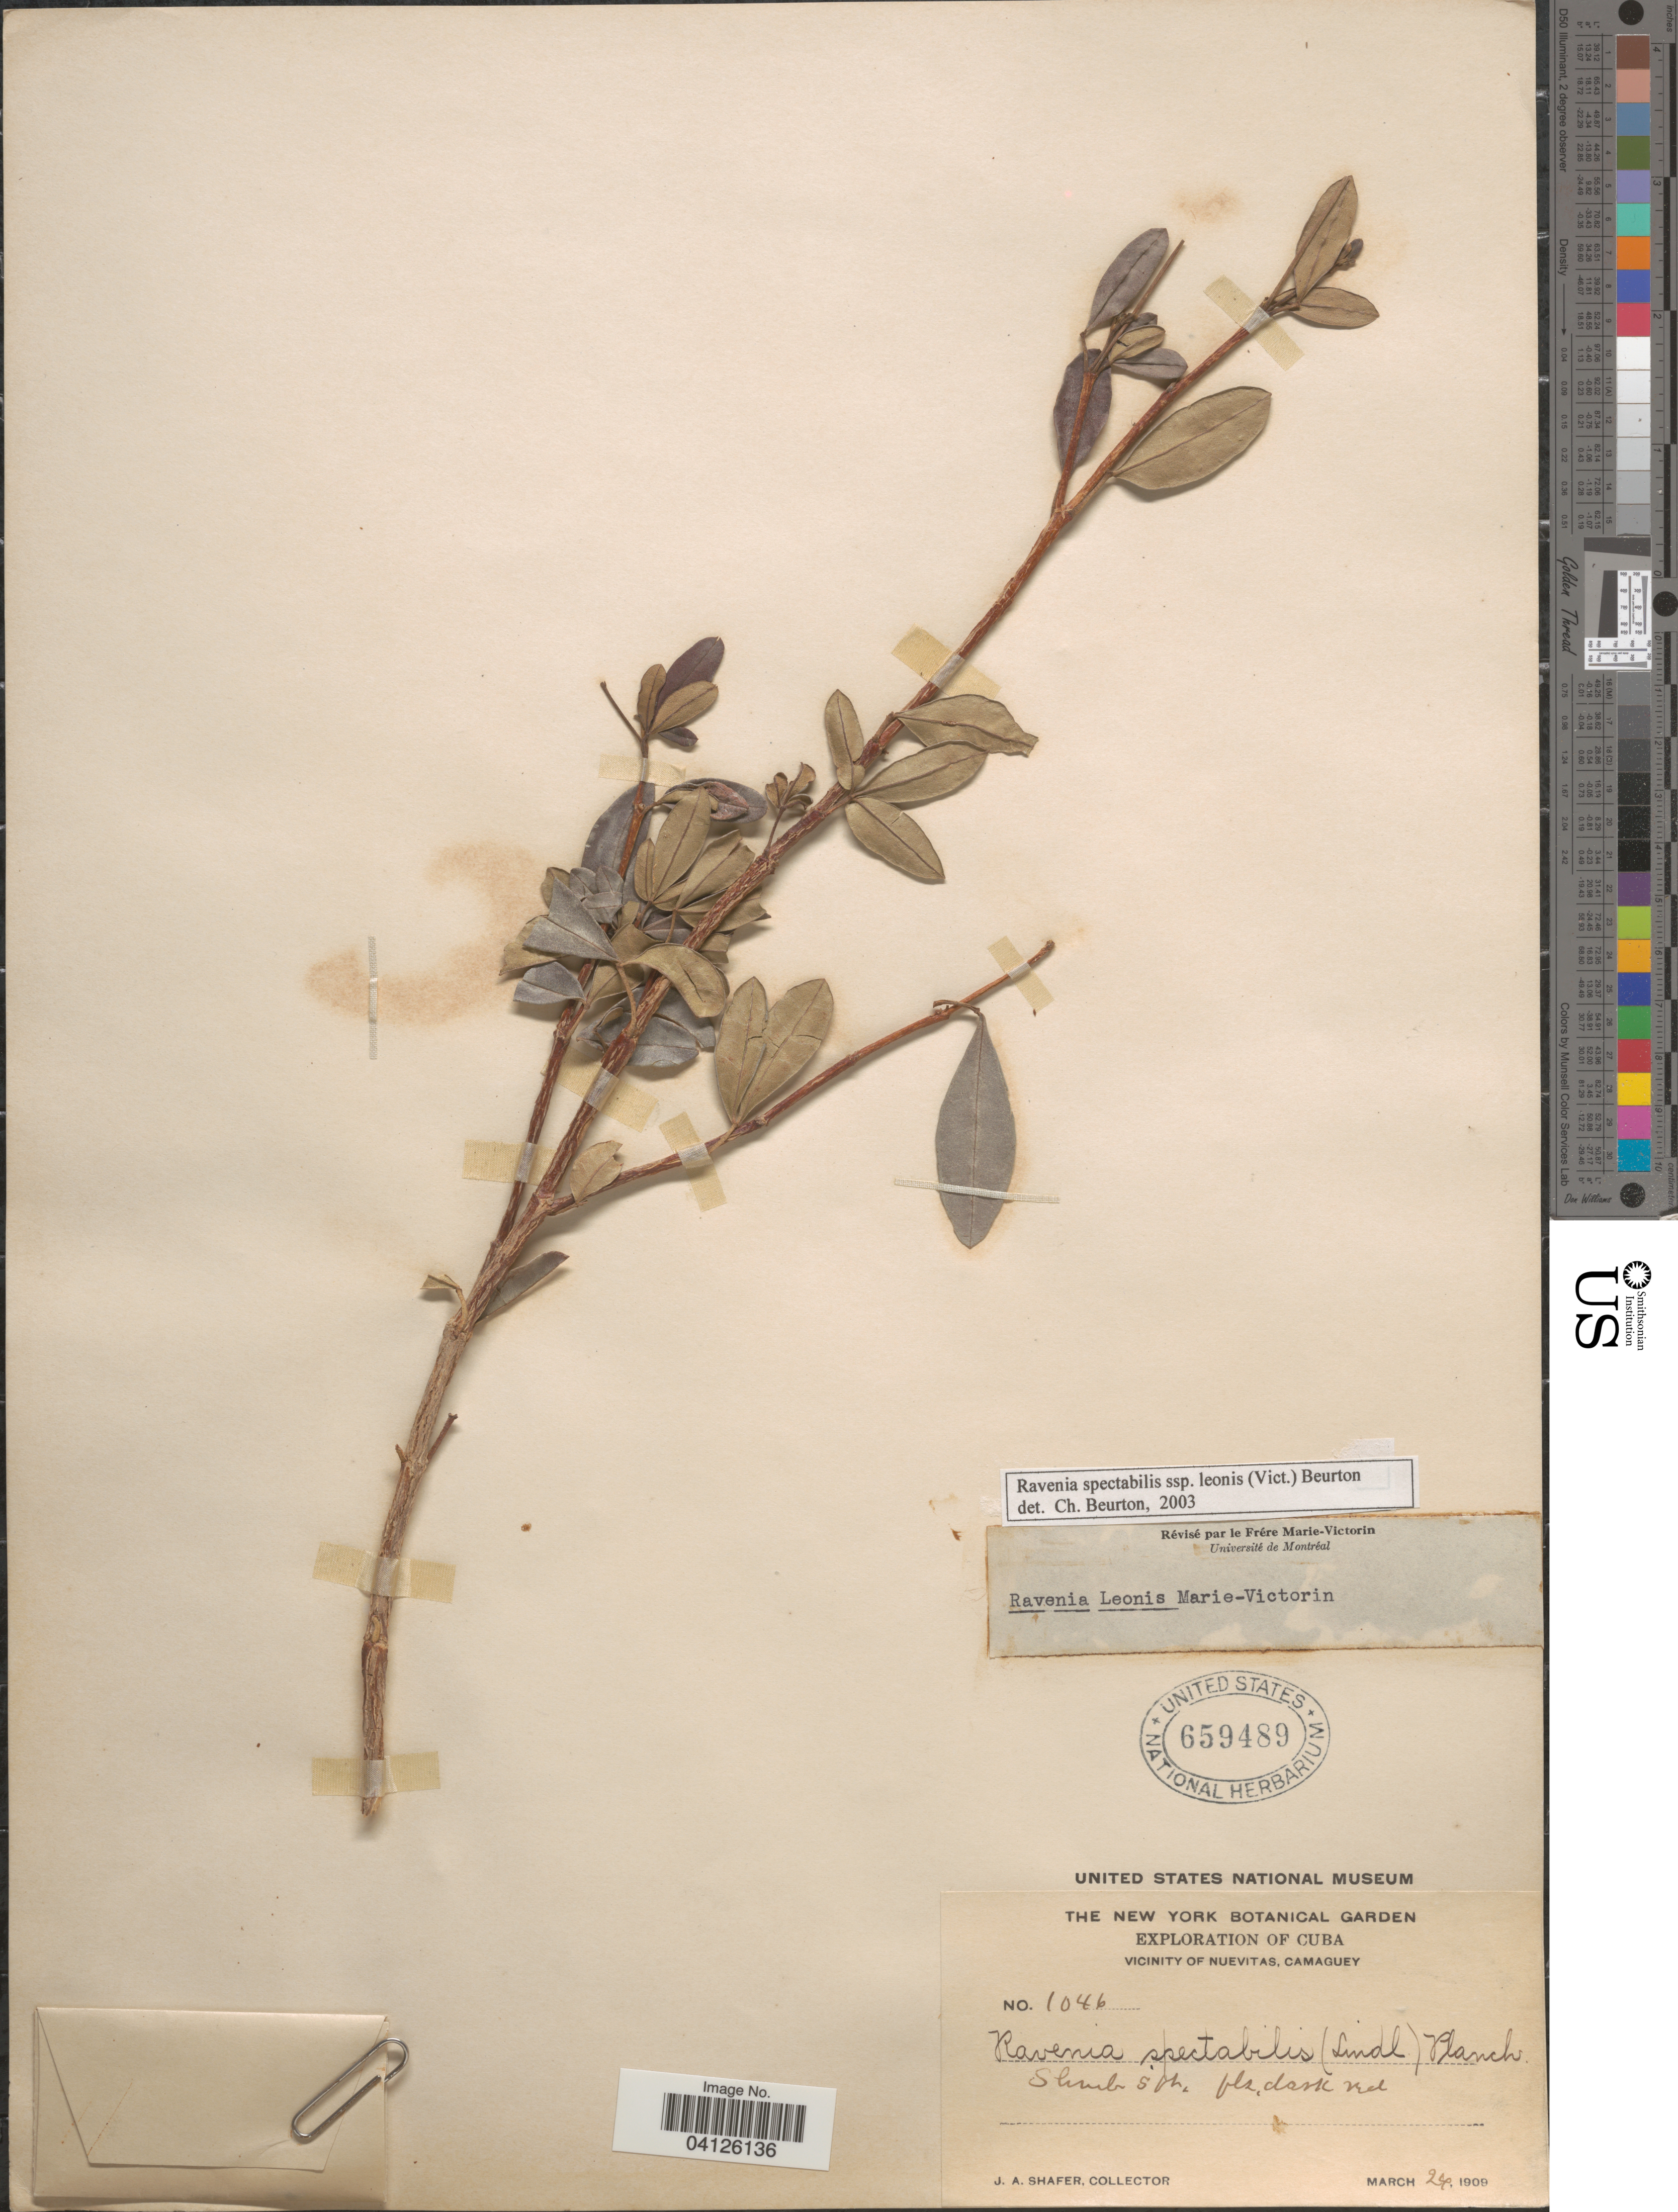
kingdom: Plantae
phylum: Tracheophyta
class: Magnoliopsida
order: Sapindales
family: Rutaceae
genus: Ravenia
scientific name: Ravenia spectabilis subsp. leonis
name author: (Vict.) Beurton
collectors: J. A. Shafer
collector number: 1046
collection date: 1909-03-24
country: Cuba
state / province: Camagüey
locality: Exploration of Cuba. Vicinity of Nuevitas.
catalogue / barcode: US 659489